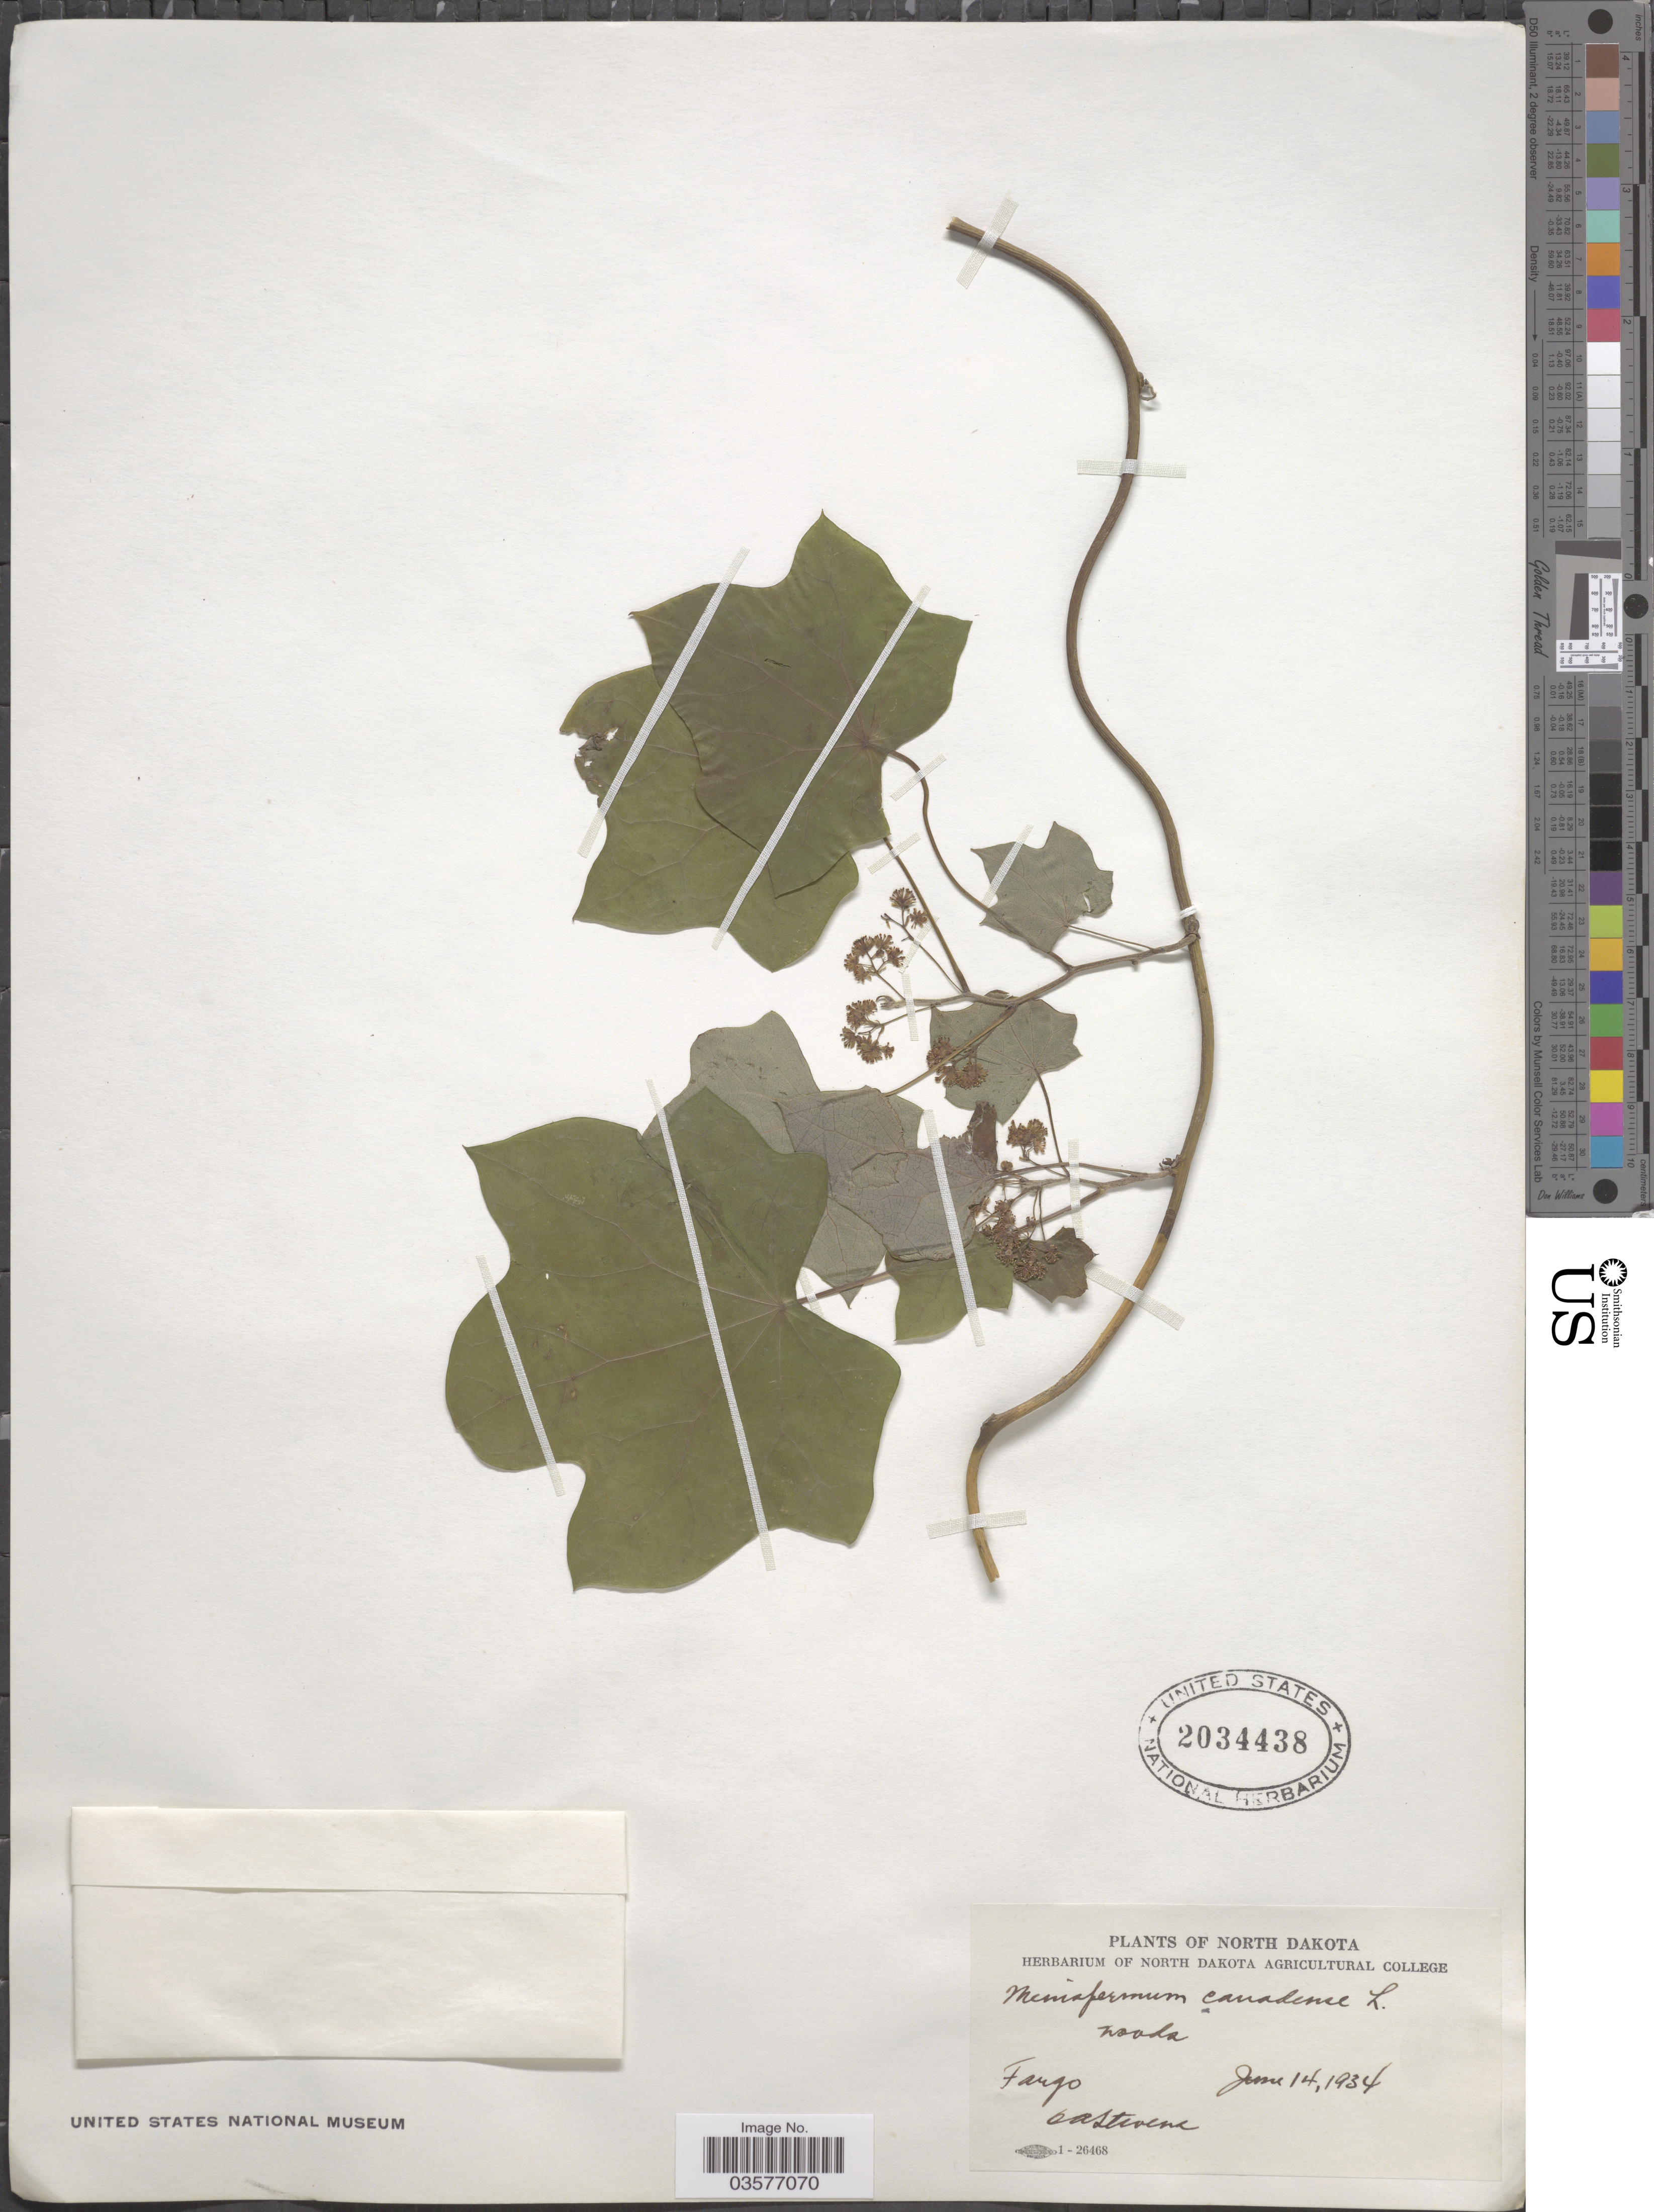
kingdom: Plantae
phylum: Tracheophyta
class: Magnoliopsida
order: Ranunculales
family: Menispermaceae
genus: Menispermum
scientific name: Menispermum canadense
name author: L.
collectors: O. A. Stevens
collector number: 1-26468?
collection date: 1934-06-14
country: United States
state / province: North Dakota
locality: Fargo.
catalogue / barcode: US 2034438